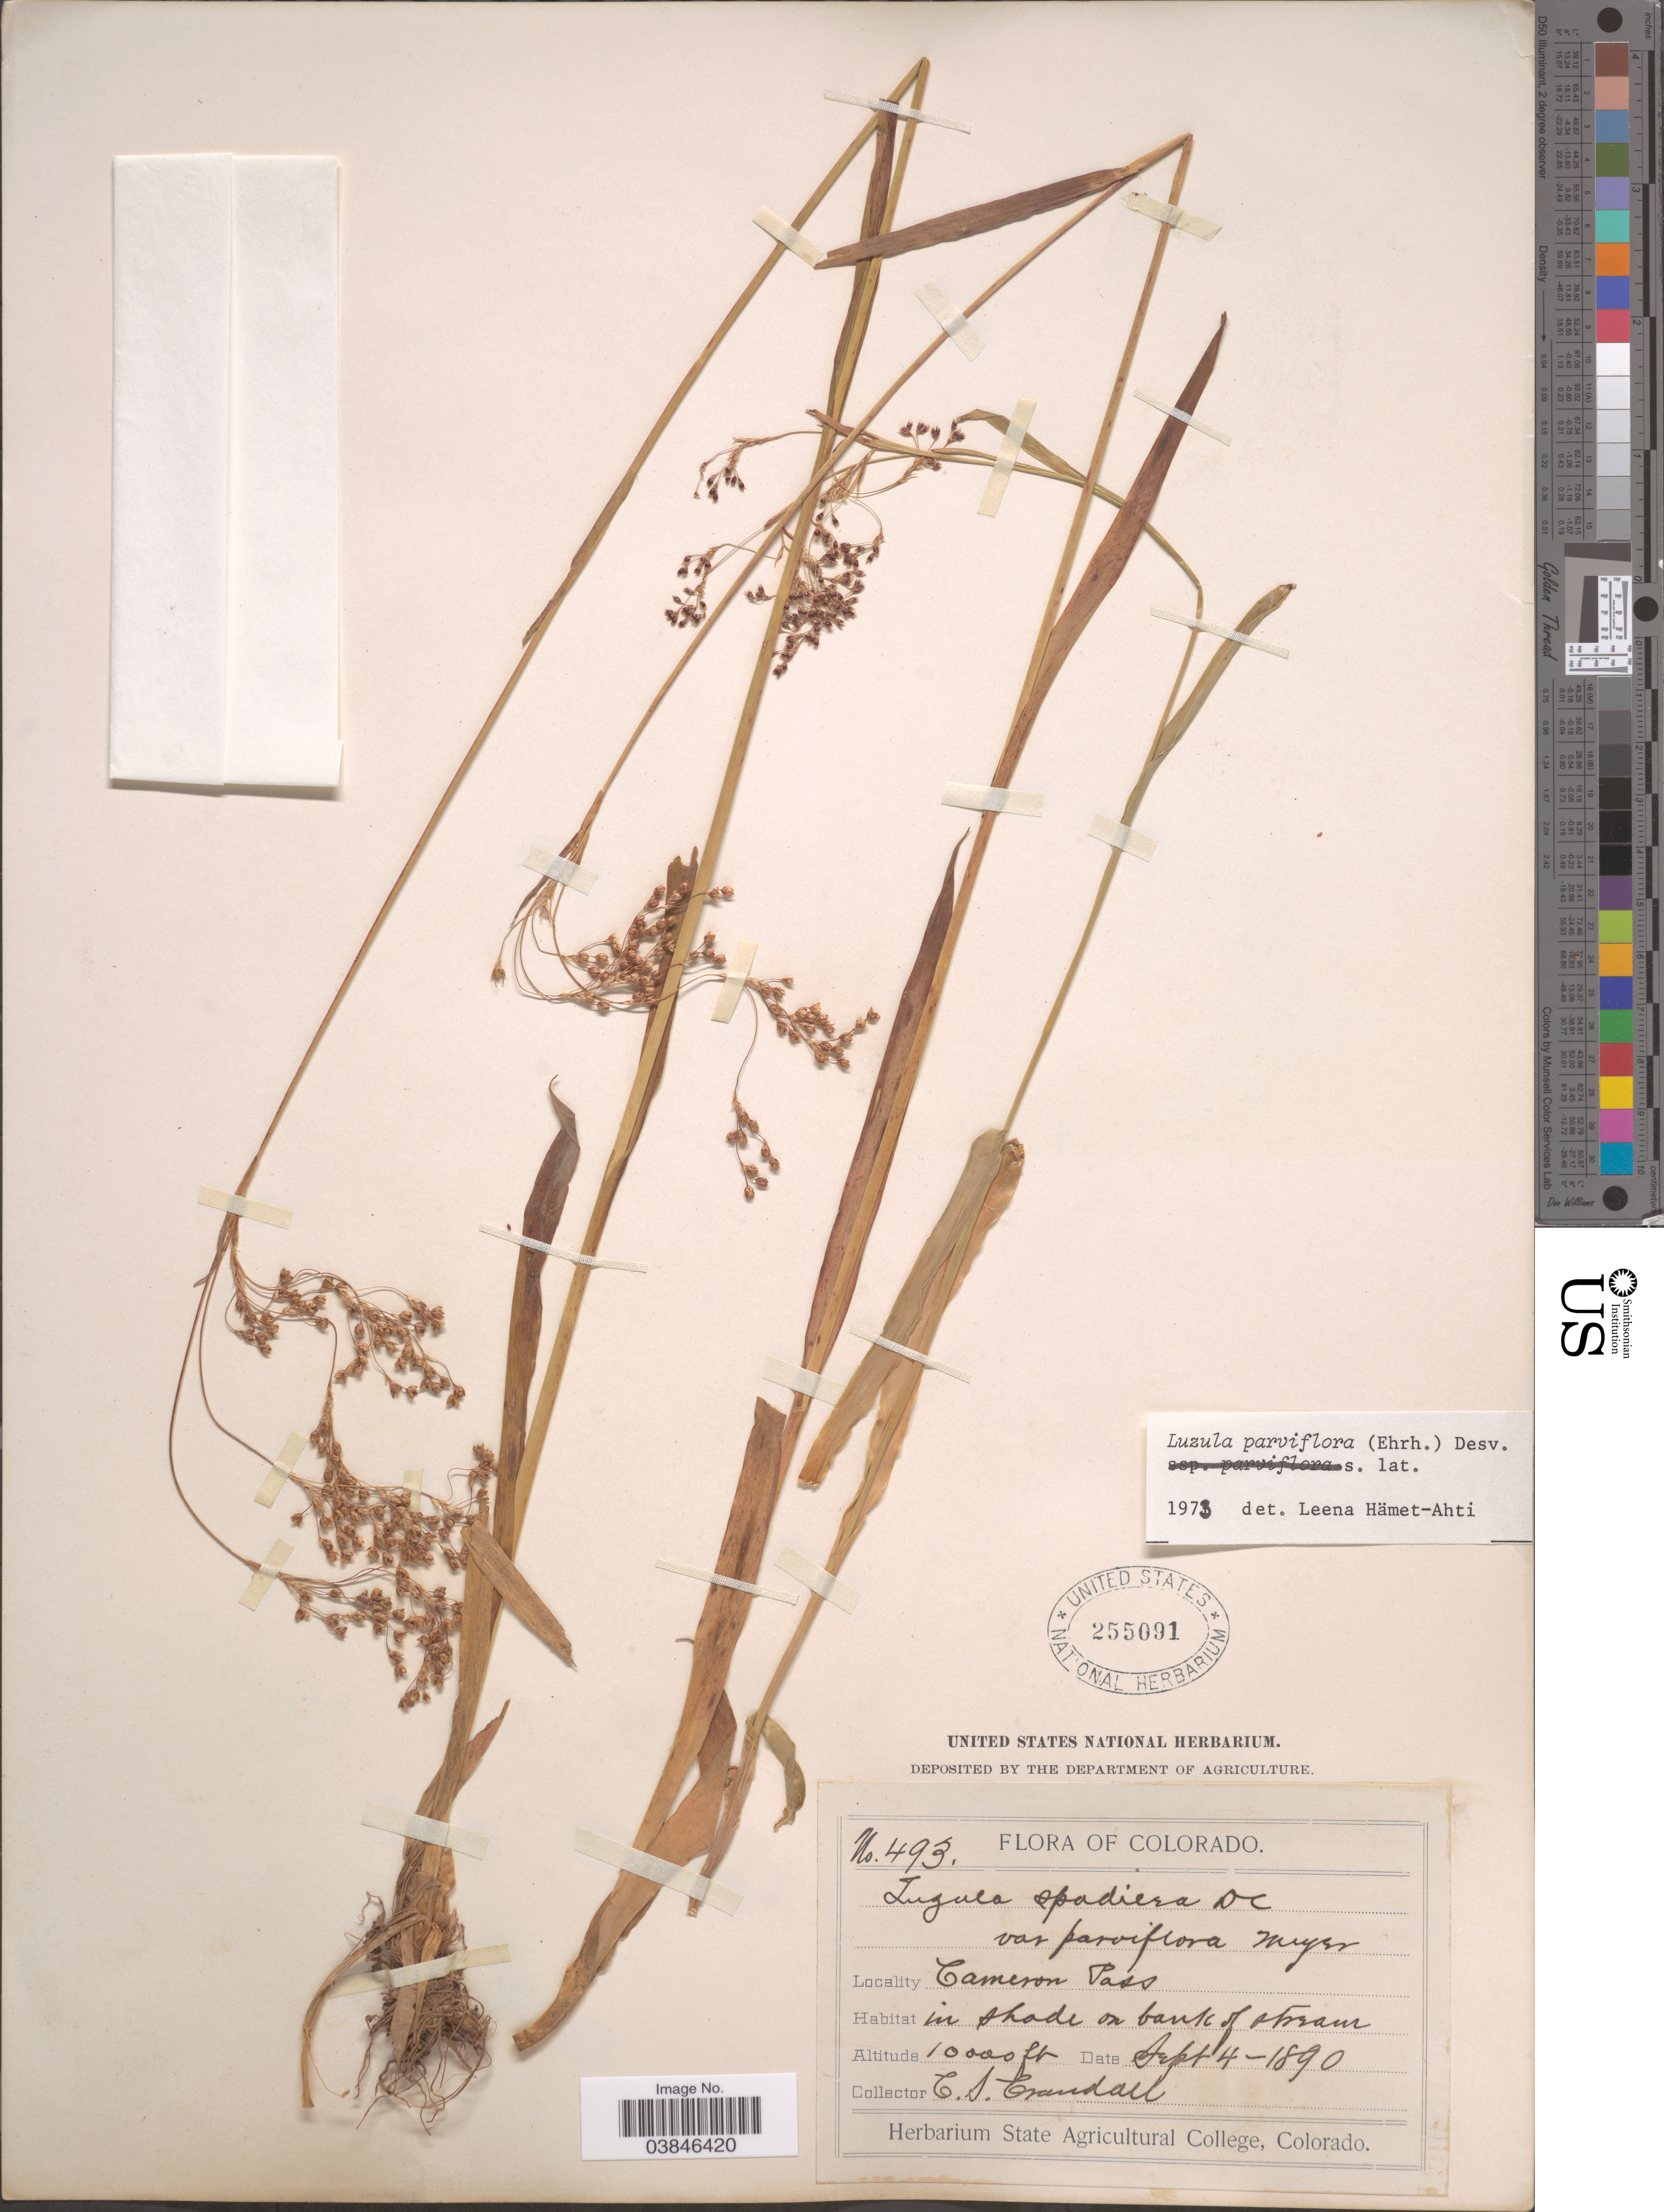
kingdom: Plantae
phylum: Tracheophyta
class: Liliopsida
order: Poales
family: Juncaceae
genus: Luzula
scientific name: Luzula parviflora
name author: (Ehrh.) Desv.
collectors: C. Crandall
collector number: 493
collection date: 1890-09-04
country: United States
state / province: Colorado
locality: Cameron Pass.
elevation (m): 3048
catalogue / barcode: US 255091